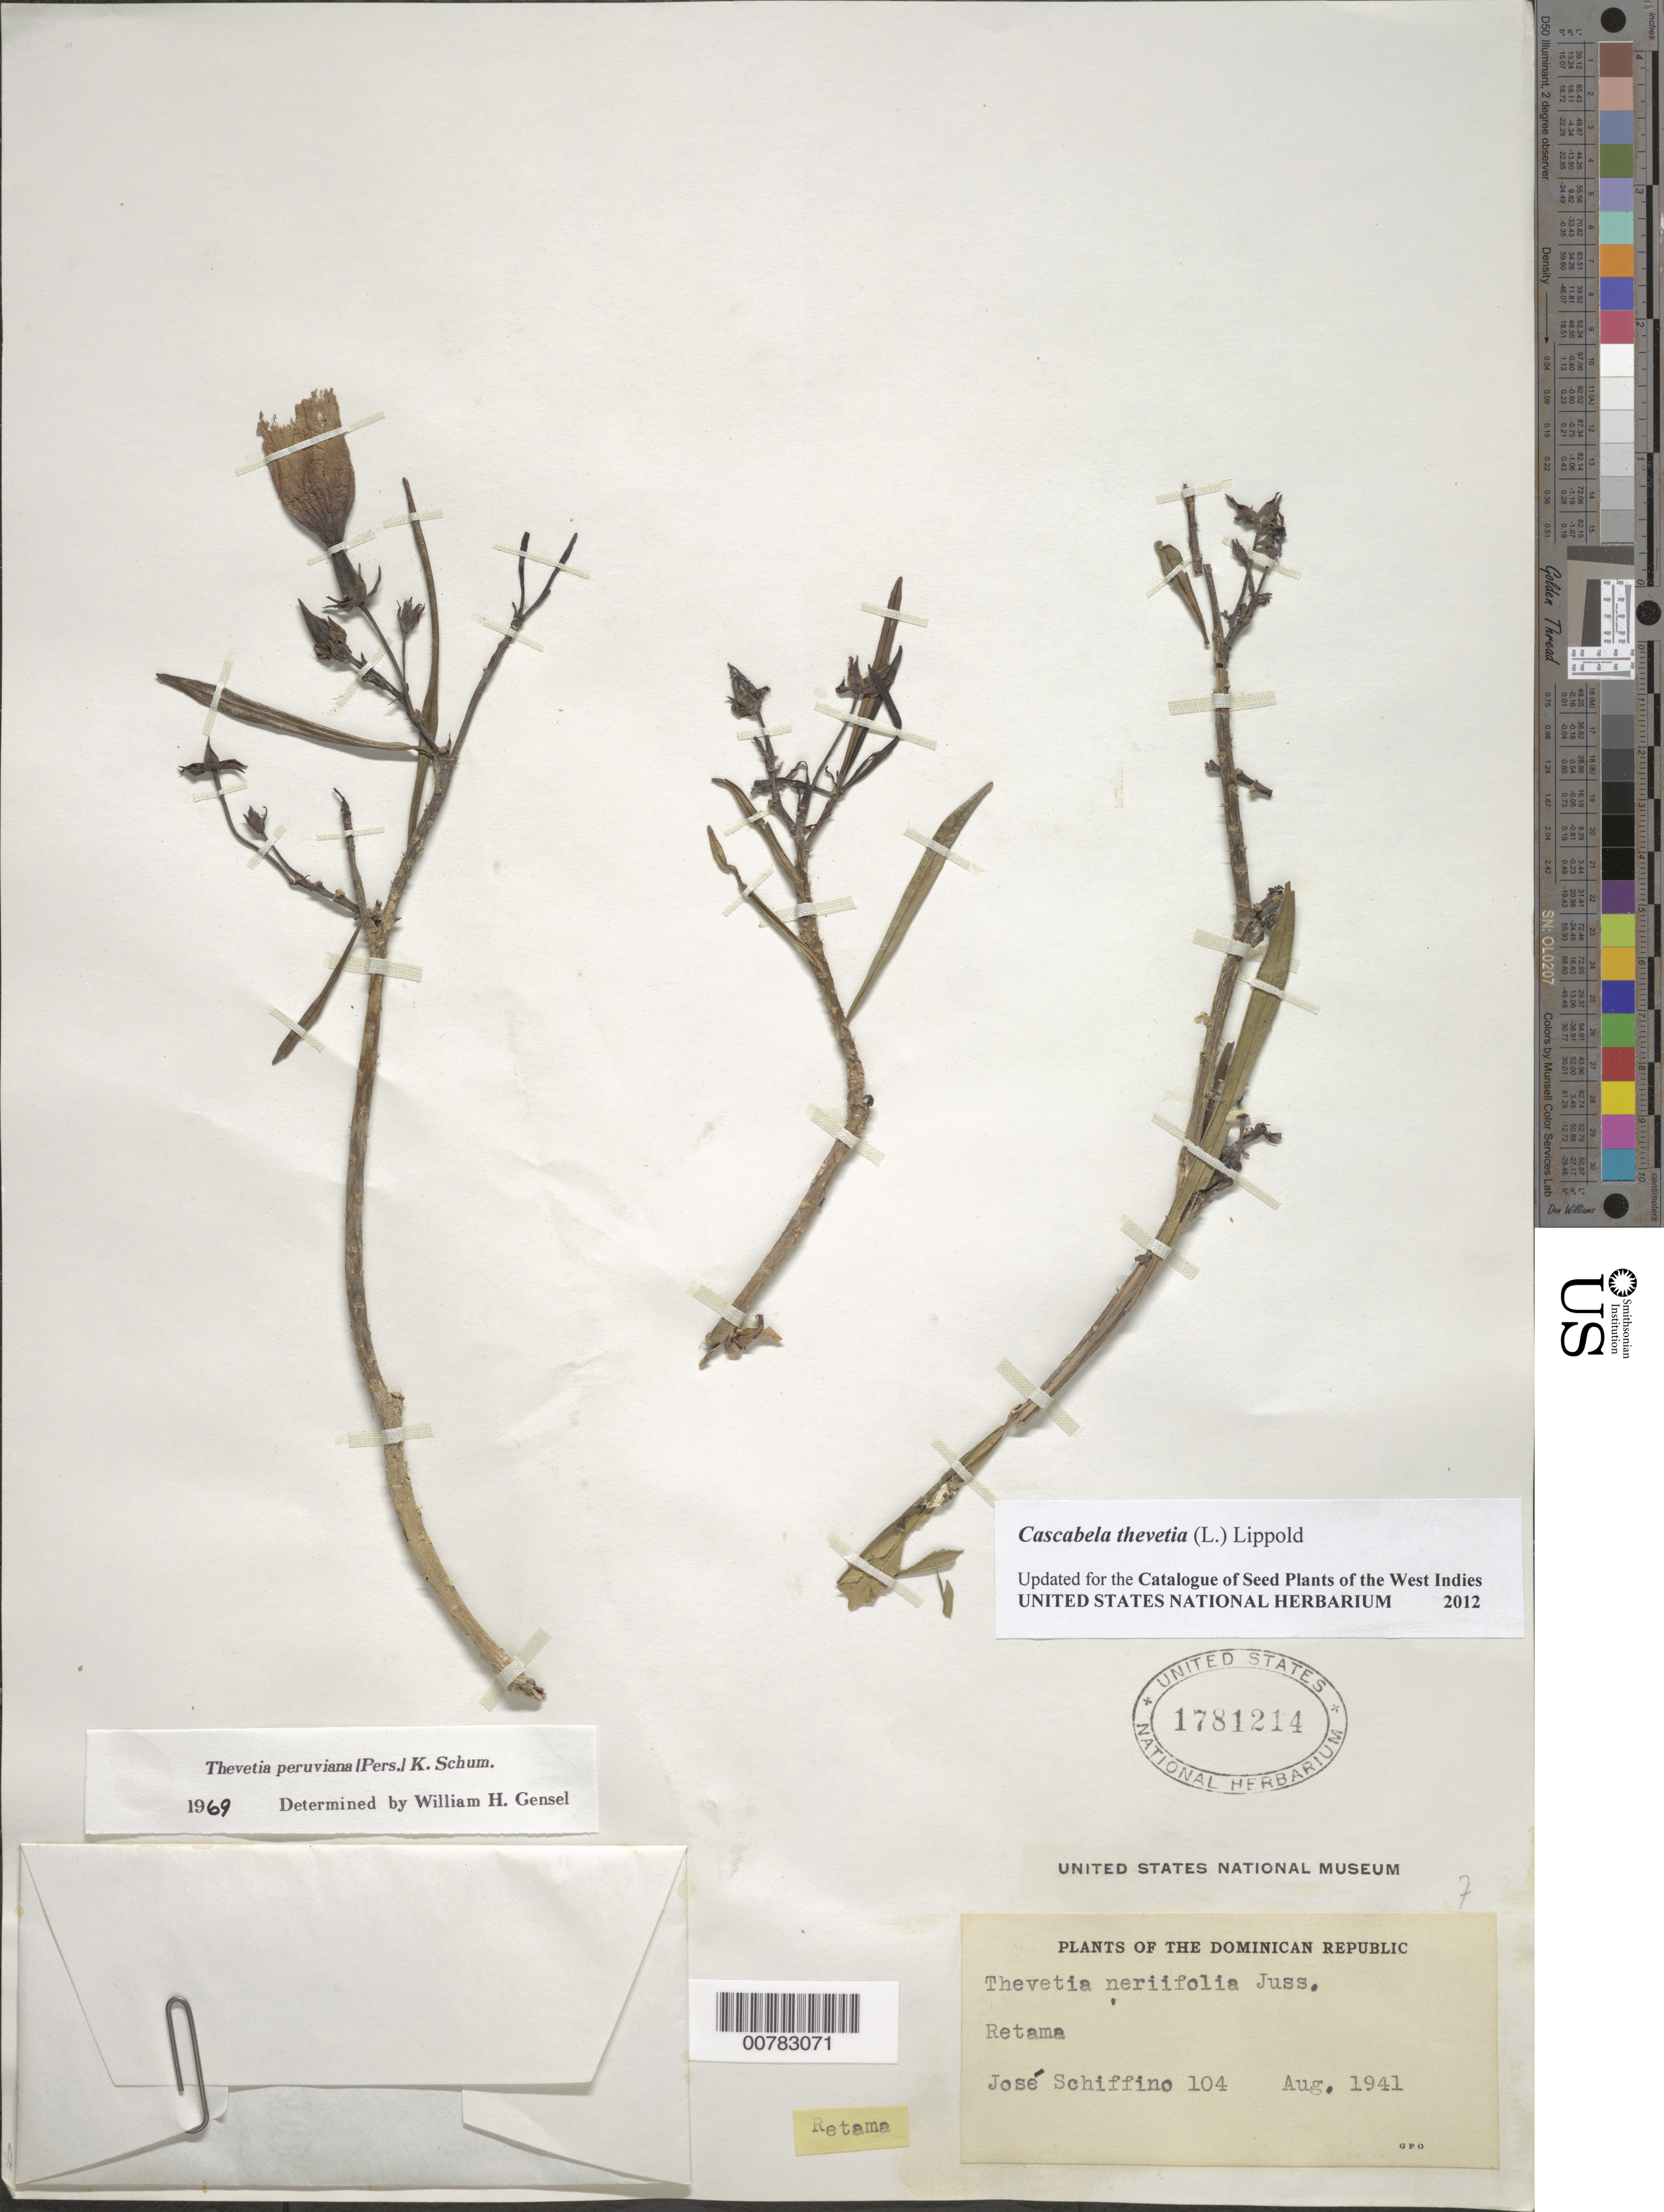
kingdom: Plantae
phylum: Tracheophyta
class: Magnoliopsida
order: Gentianales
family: Apocynaceae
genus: Cascabela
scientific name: Cascabela thevetia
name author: (L.) Lippold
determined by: Gensel, W. H.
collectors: J. Shiffino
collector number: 104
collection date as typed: Aug 1941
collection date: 1941-08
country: Dominican Republic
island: Hispaniola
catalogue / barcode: US 1781214